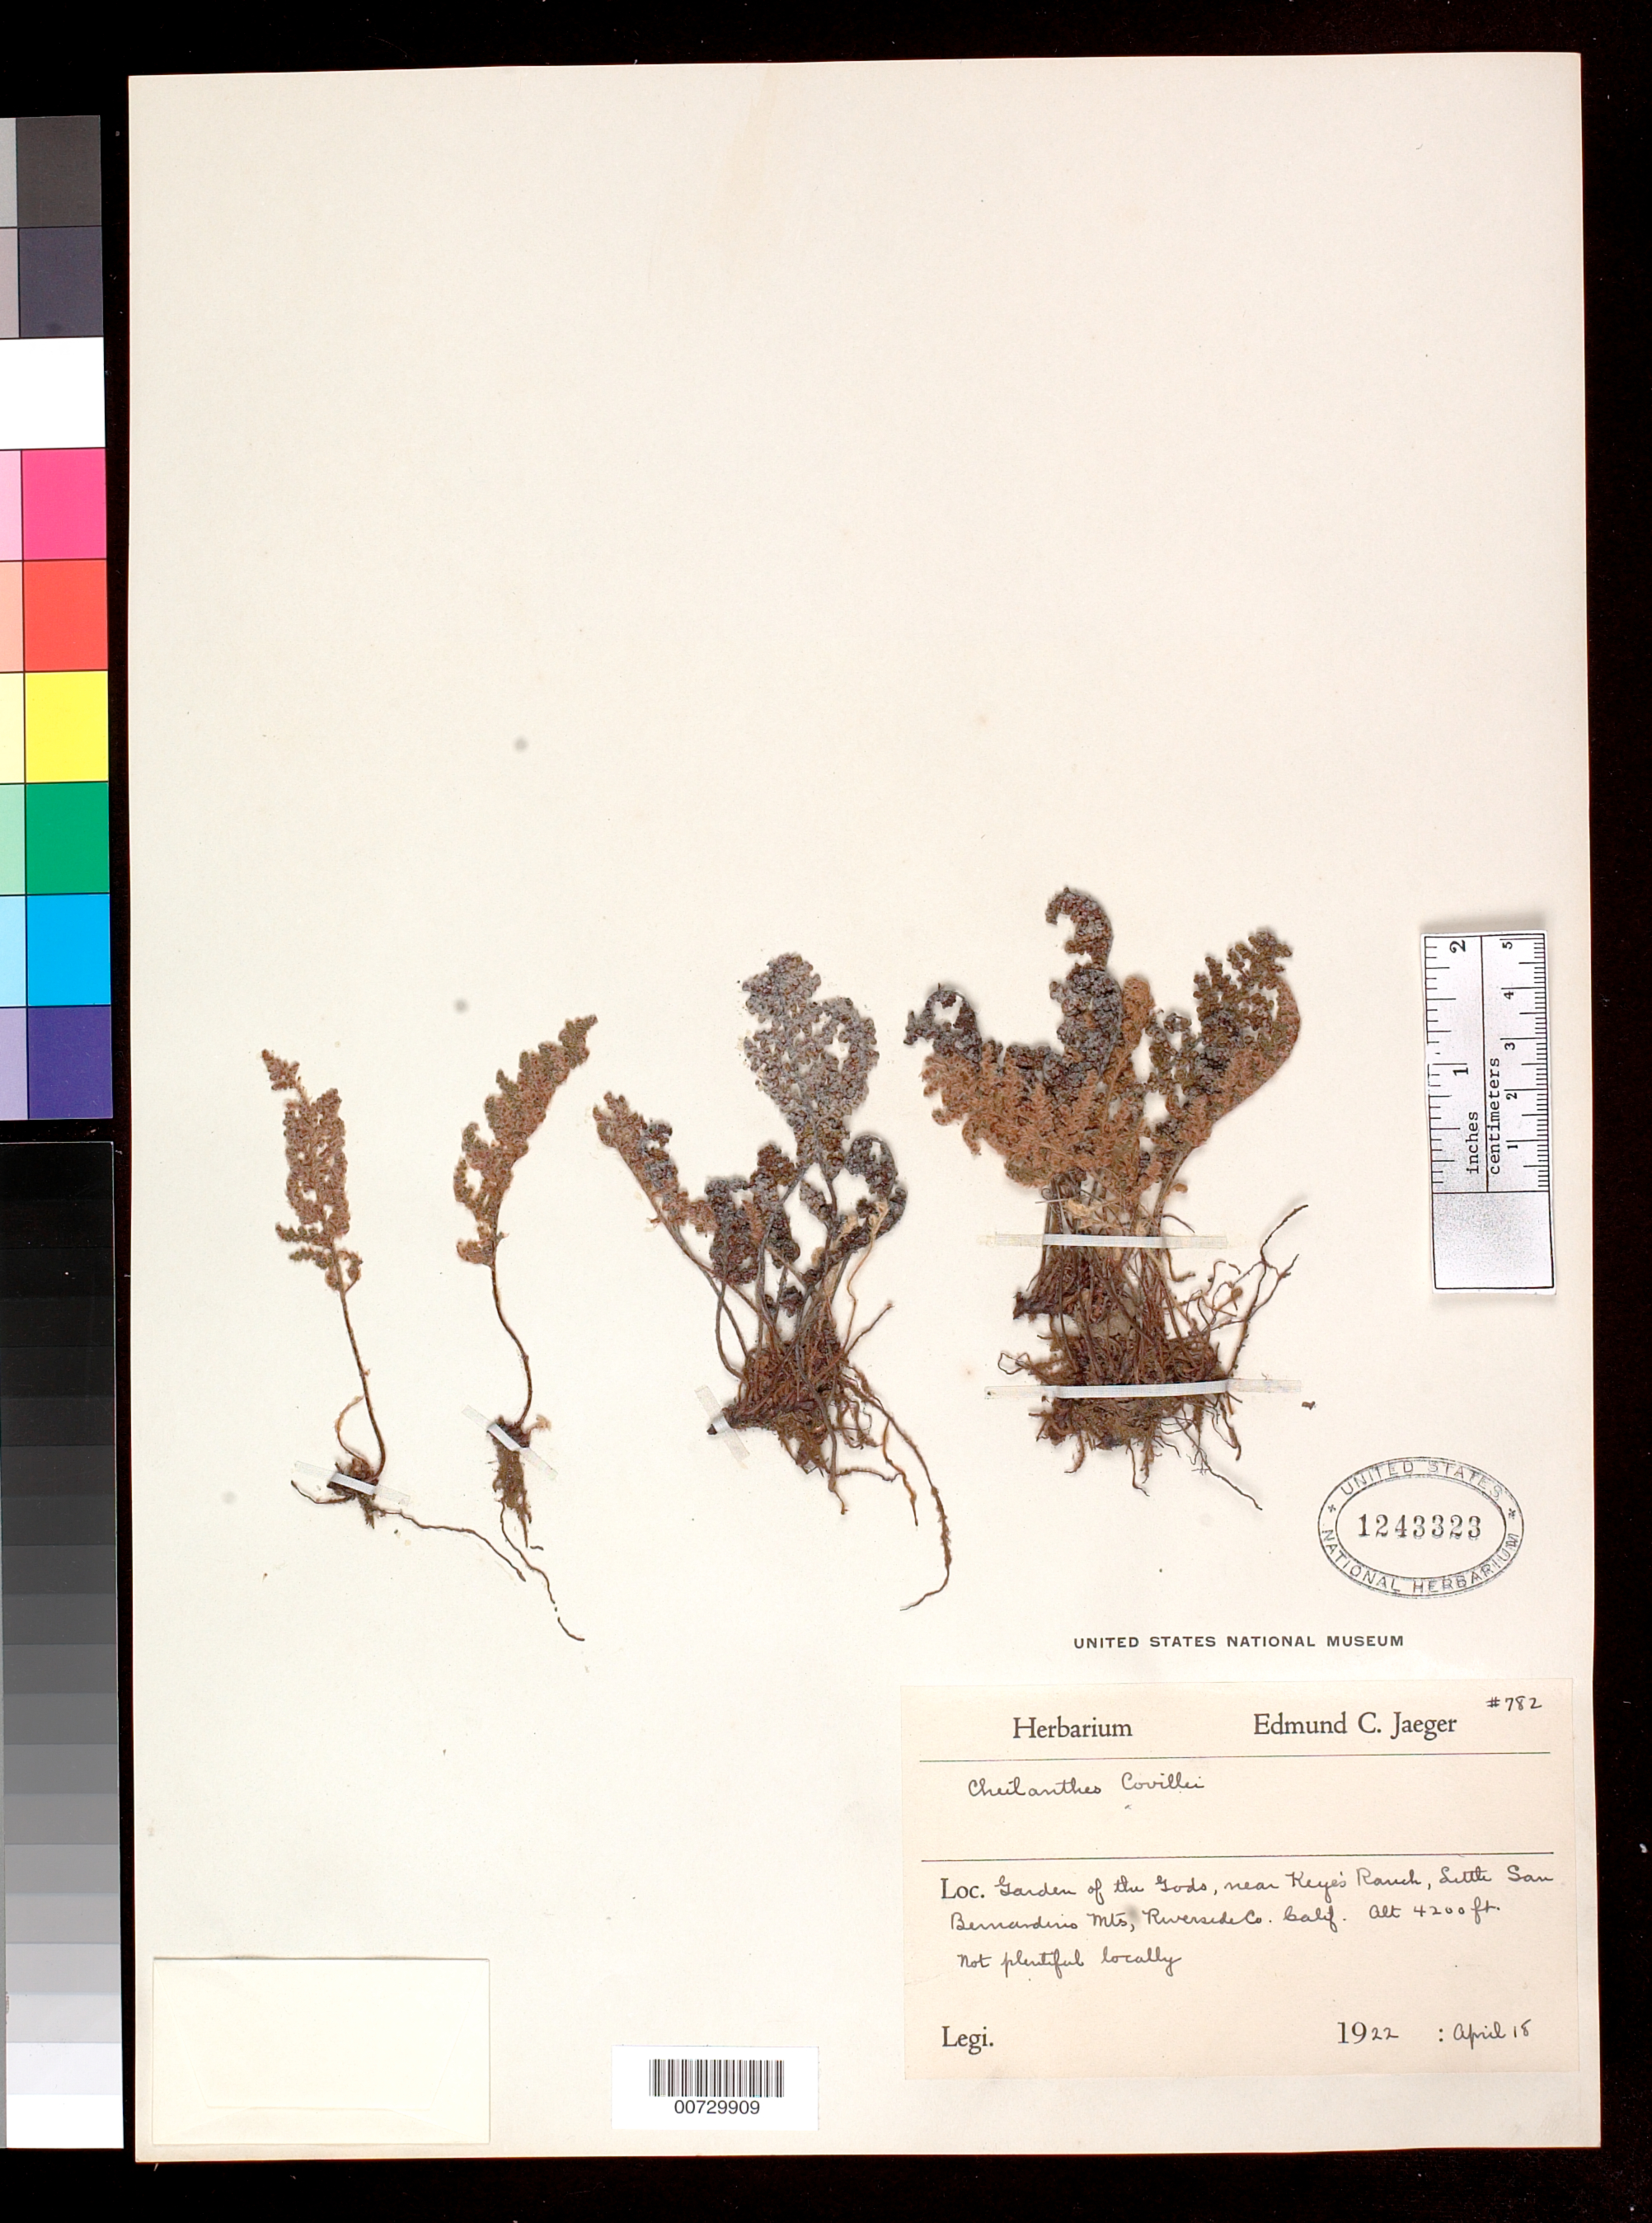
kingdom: Plantae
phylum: Tracheophyta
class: Polypodiopsida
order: Polypodiales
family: Pteridaceae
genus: Cheilanthes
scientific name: Cheilanthes covillei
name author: Maxon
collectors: E. Jaeger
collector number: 782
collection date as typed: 15 Apr 1922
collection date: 1922-04-15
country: United States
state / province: California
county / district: Riverside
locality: Garden of the God's. San Bernardino Mts. Colorado Desert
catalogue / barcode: US 1243323